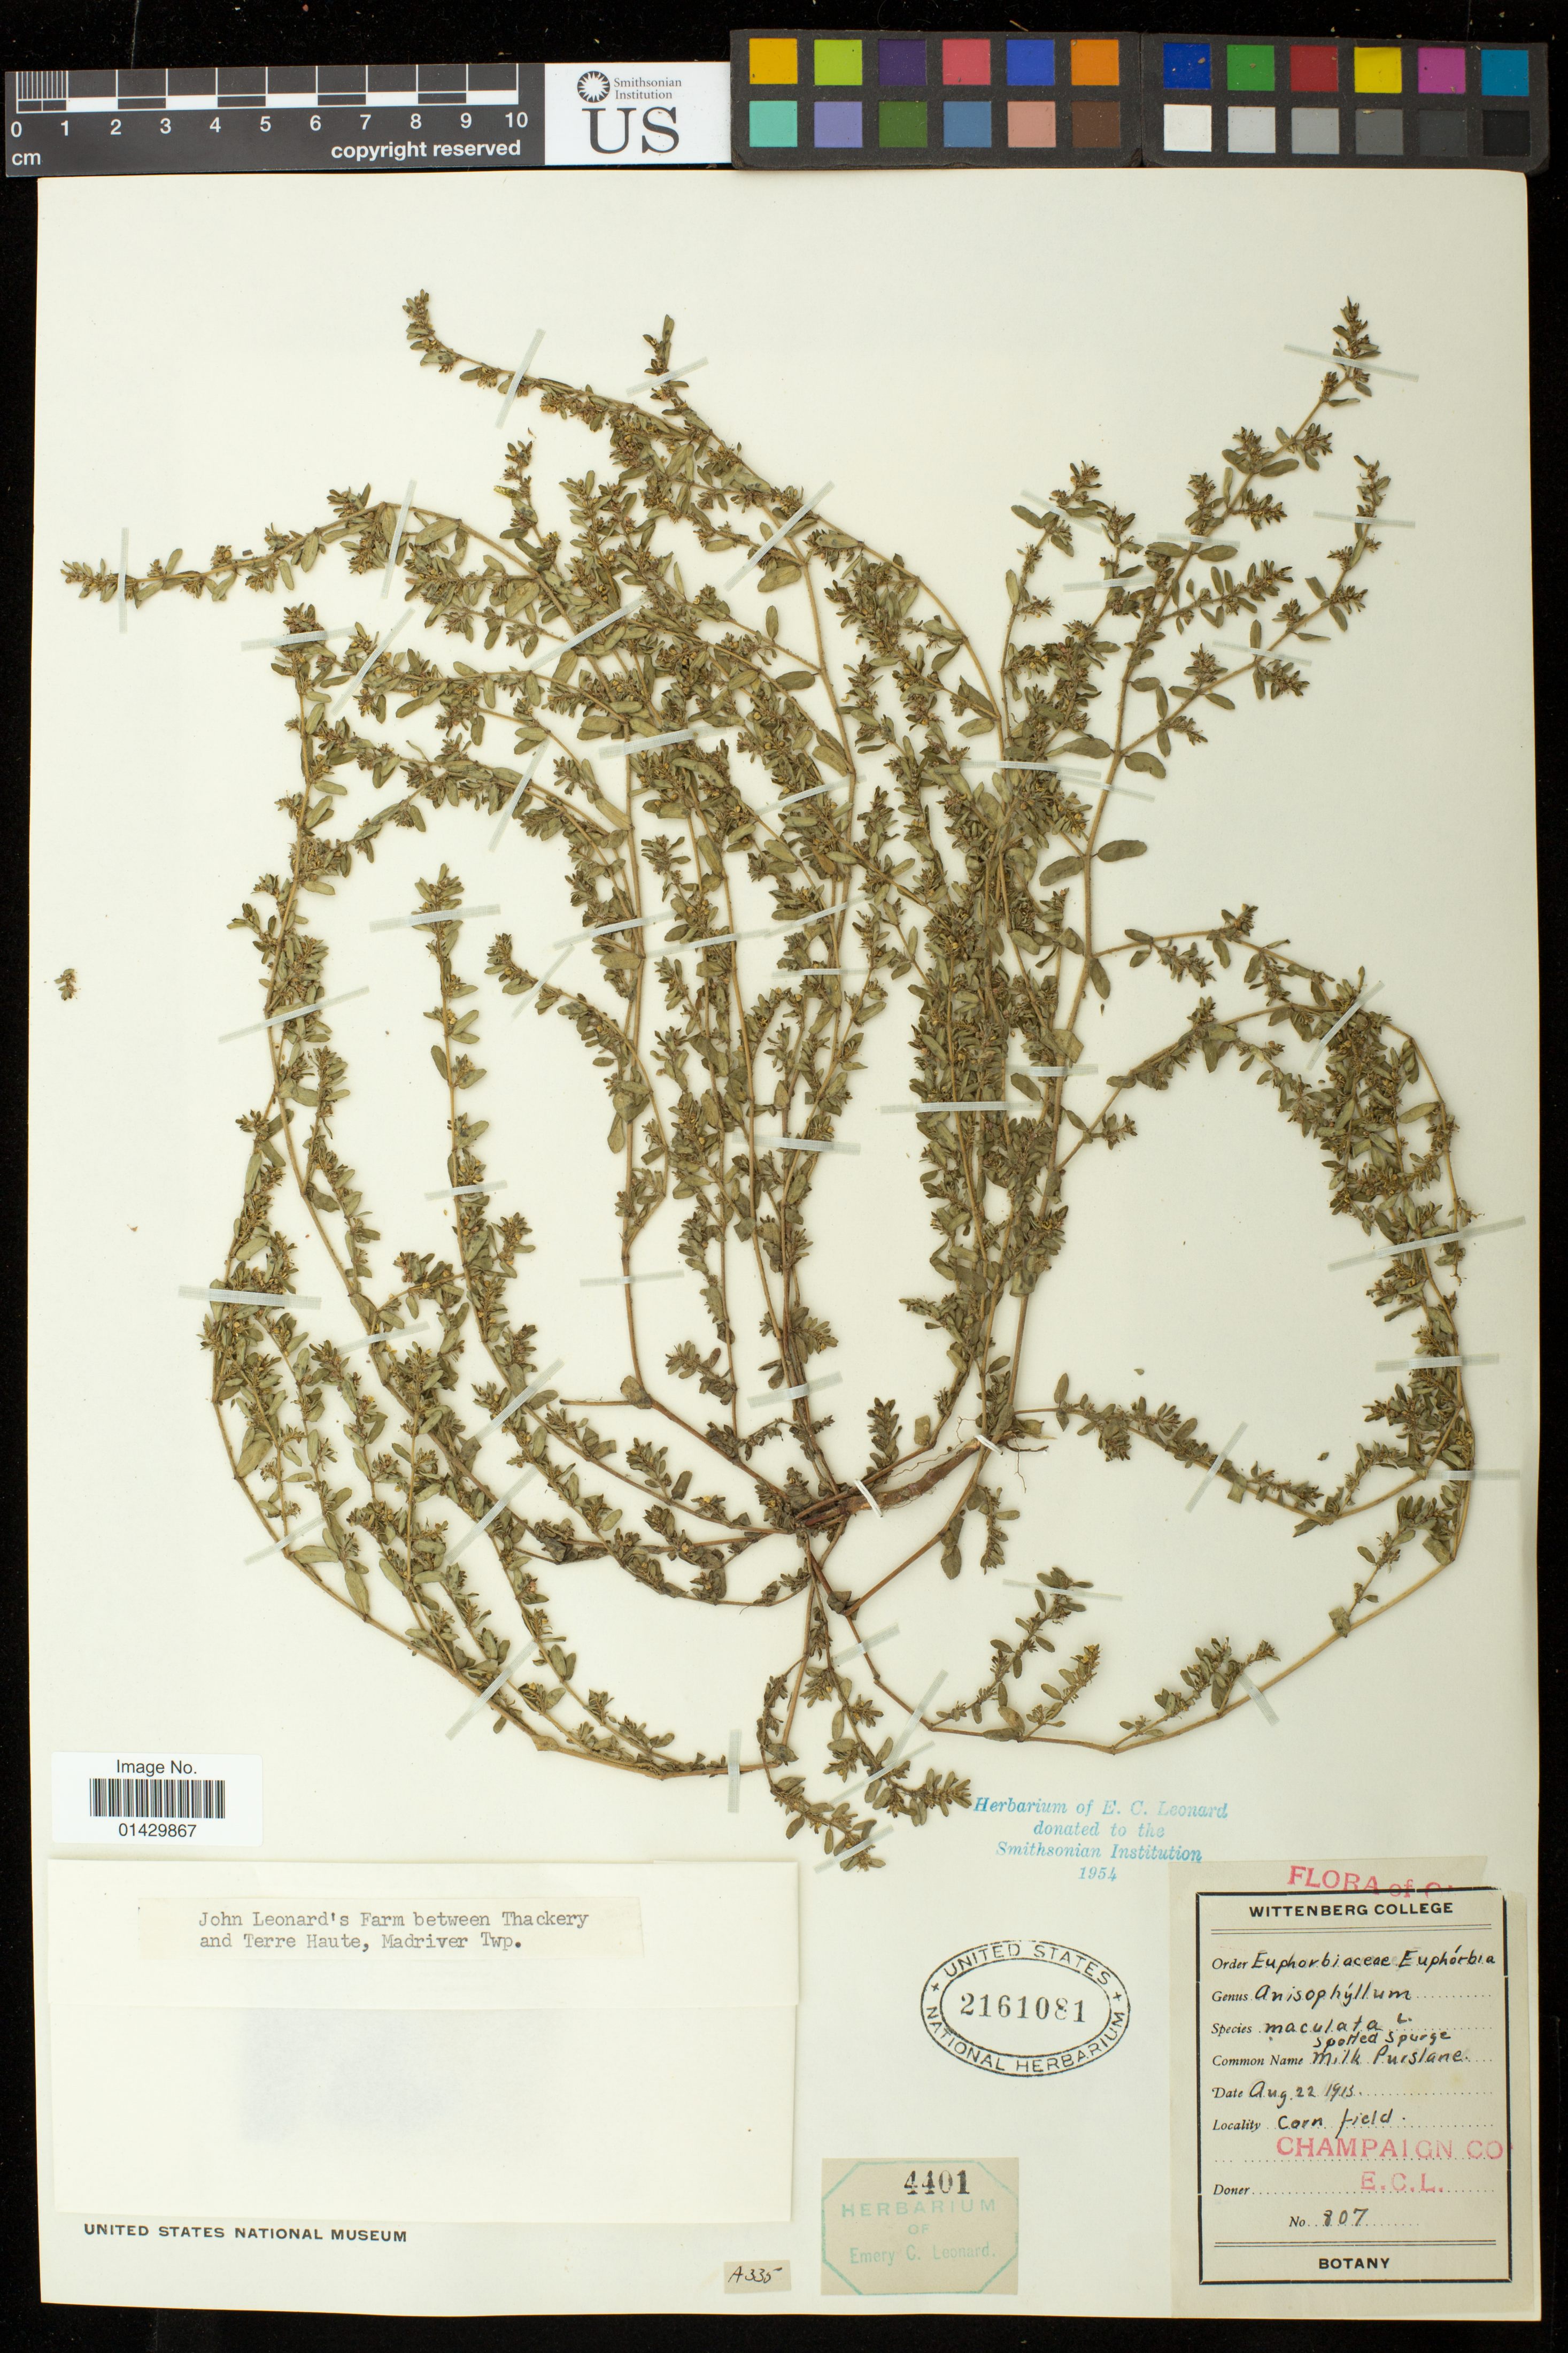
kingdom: Plantae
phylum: Tracheophyta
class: Magnoliopsida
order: Malpighiales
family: Euphorbiaceae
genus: Euphorbia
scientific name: Euphorbia maculata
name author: L.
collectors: E. C. Leonard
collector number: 807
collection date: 1913-08-22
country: United States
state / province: Illinois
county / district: Champaign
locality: John Leonard's Farm between Thackery and Terre Haute, Madriver Twp.; Corn Field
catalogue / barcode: US 2161081